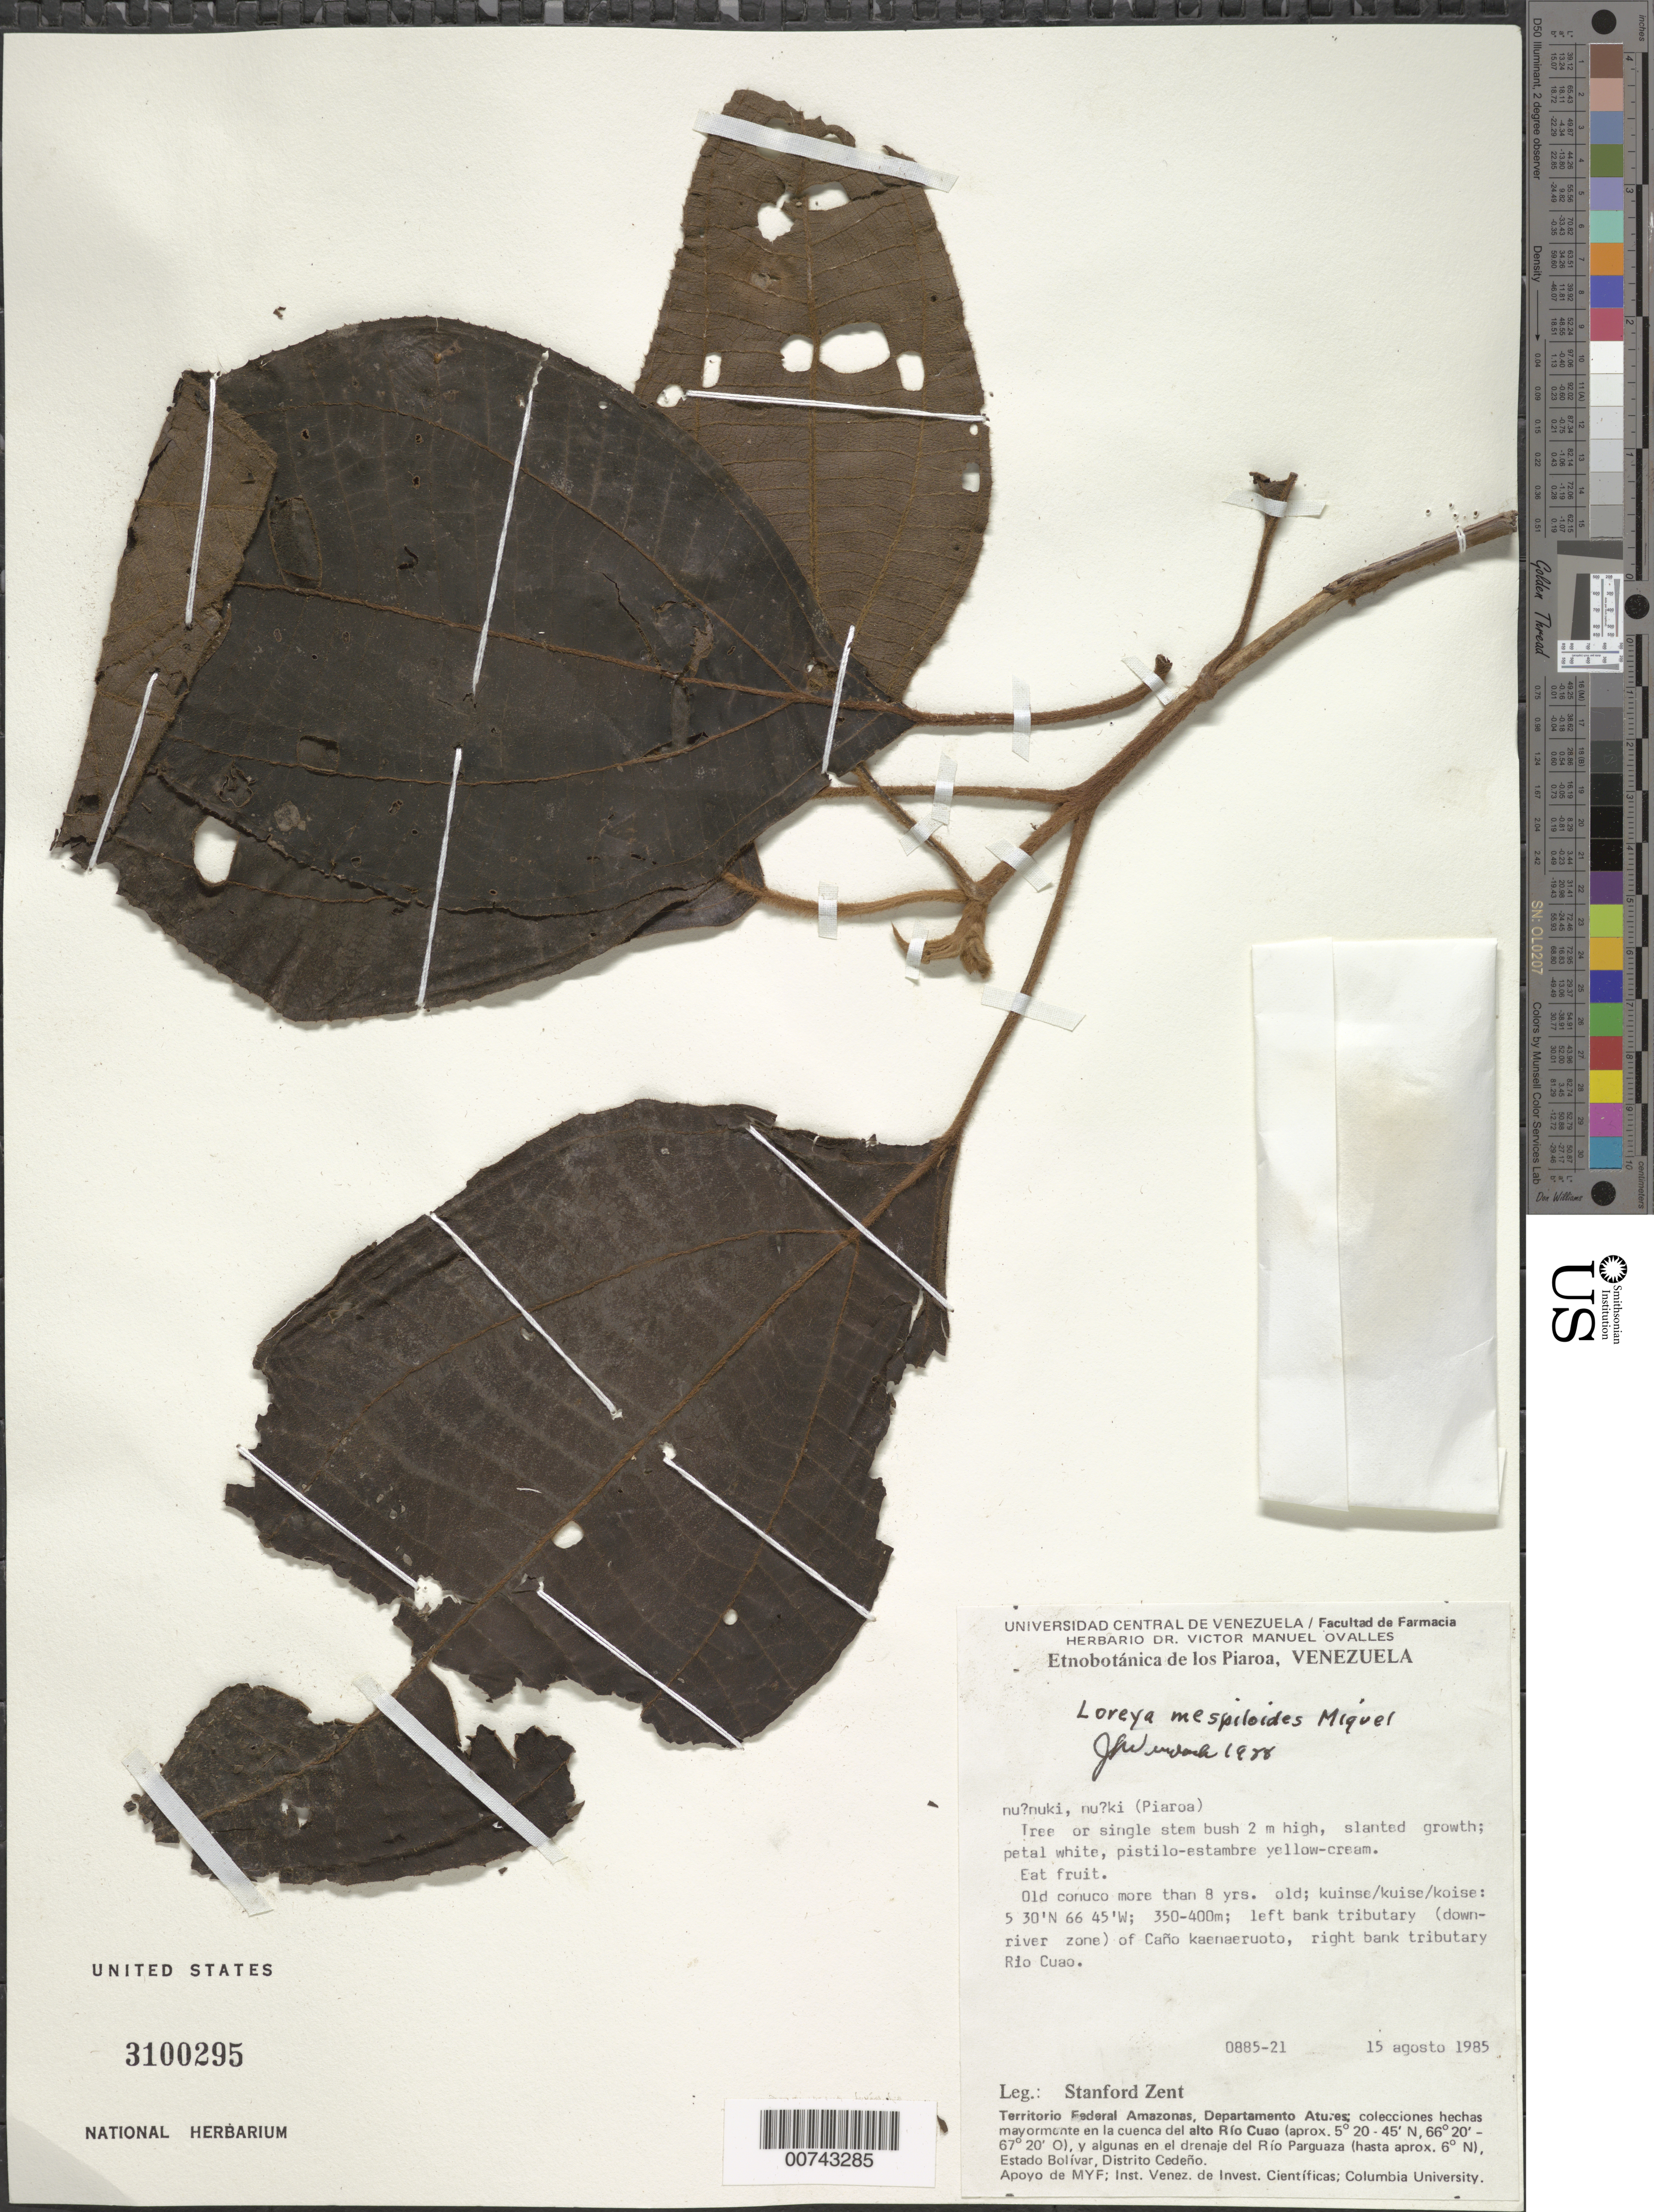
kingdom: Plantae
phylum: Tracheophyta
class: Magnoliopsida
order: Myrtales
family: Melastomataceae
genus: Bellucia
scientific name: Bellucia mespiloides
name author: (Miq.) J.F. Macbr.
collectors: S. Zent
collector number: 0885-21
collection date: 1985-08-15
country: Venezuela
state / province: Bolivar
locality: Left bank tributary (down river zone) of Caño kaenaeruoto, right bank tributary Rio Cuao. Territorio Federal Amazonas, Departamento Atures: colecciones hechas mayormonte en la cuenca del alto Río Cuso, y algunas en el drenaje del Río Parguaza. Estado Bolívar, Distrito Cedeño.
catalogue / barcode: US 3100295